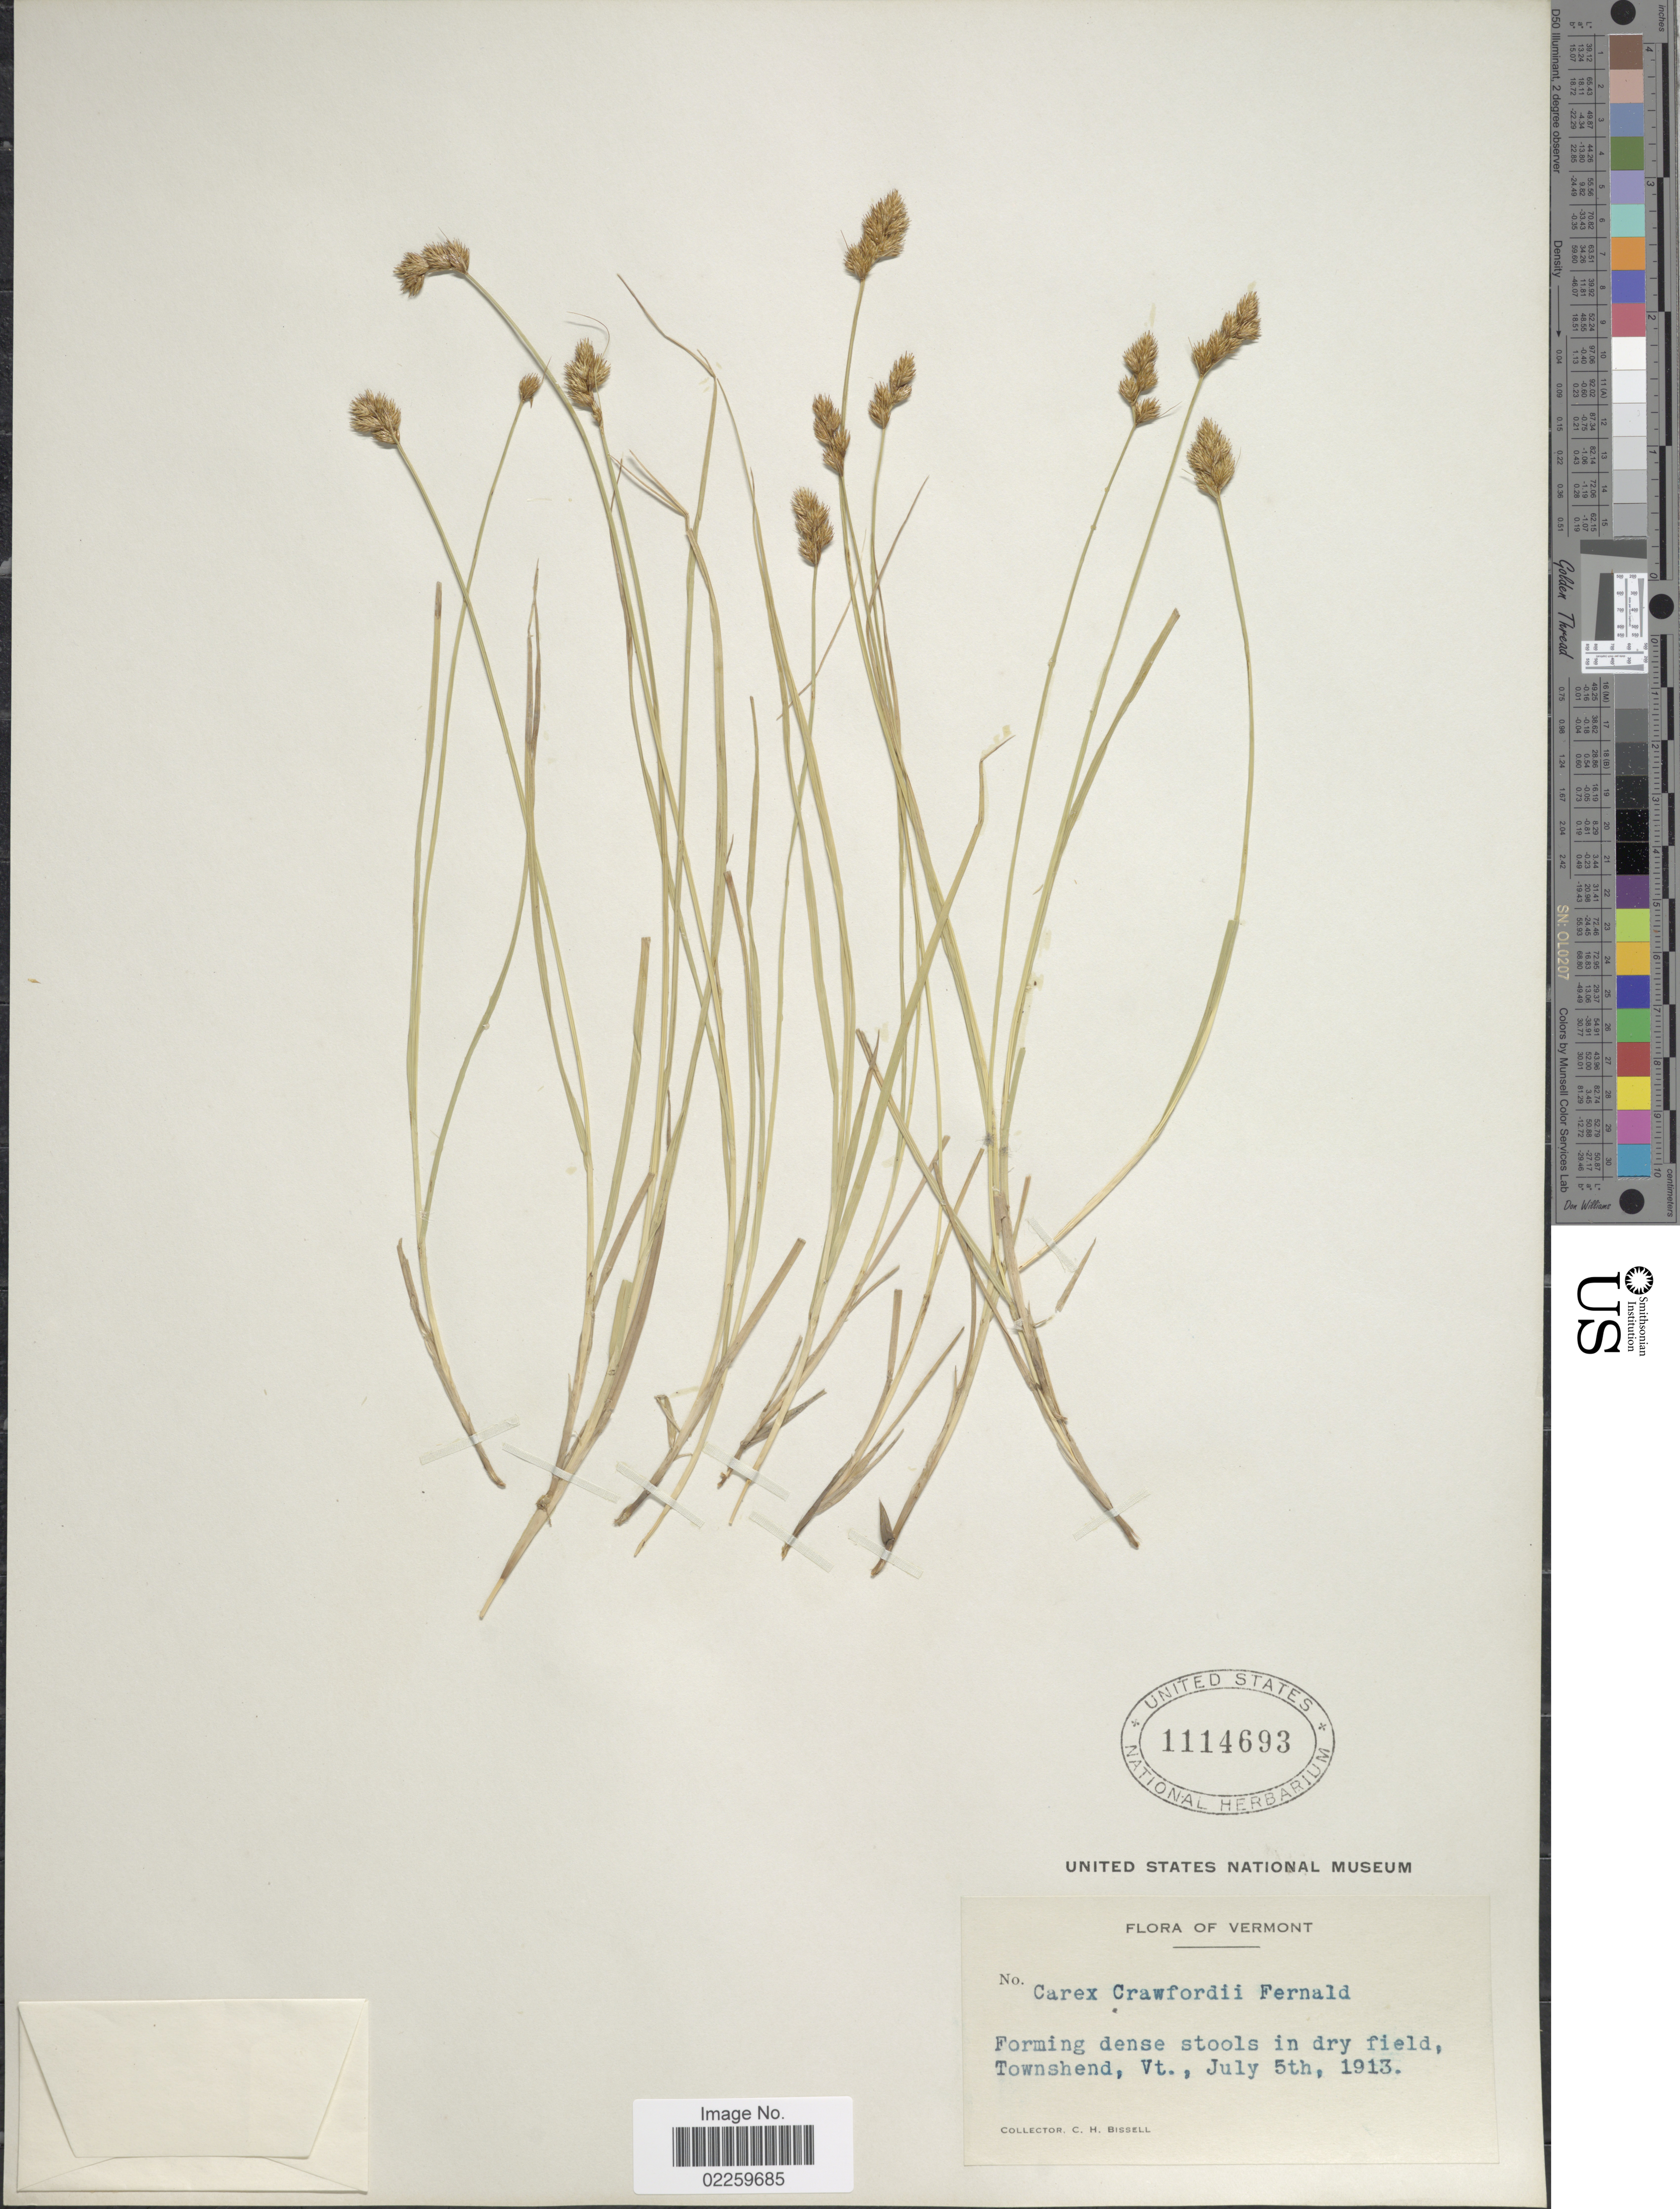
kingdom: Plantae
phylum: Tracheophyta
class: Liliopsida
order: Poales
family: Cyperaceae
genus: Carex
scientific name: Carex crawfordii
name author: Fernald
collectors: C. Bissell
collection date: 1913-07-05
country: United States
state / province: Vermont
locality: In dry fields, Townshend.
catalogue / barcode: US 1114693